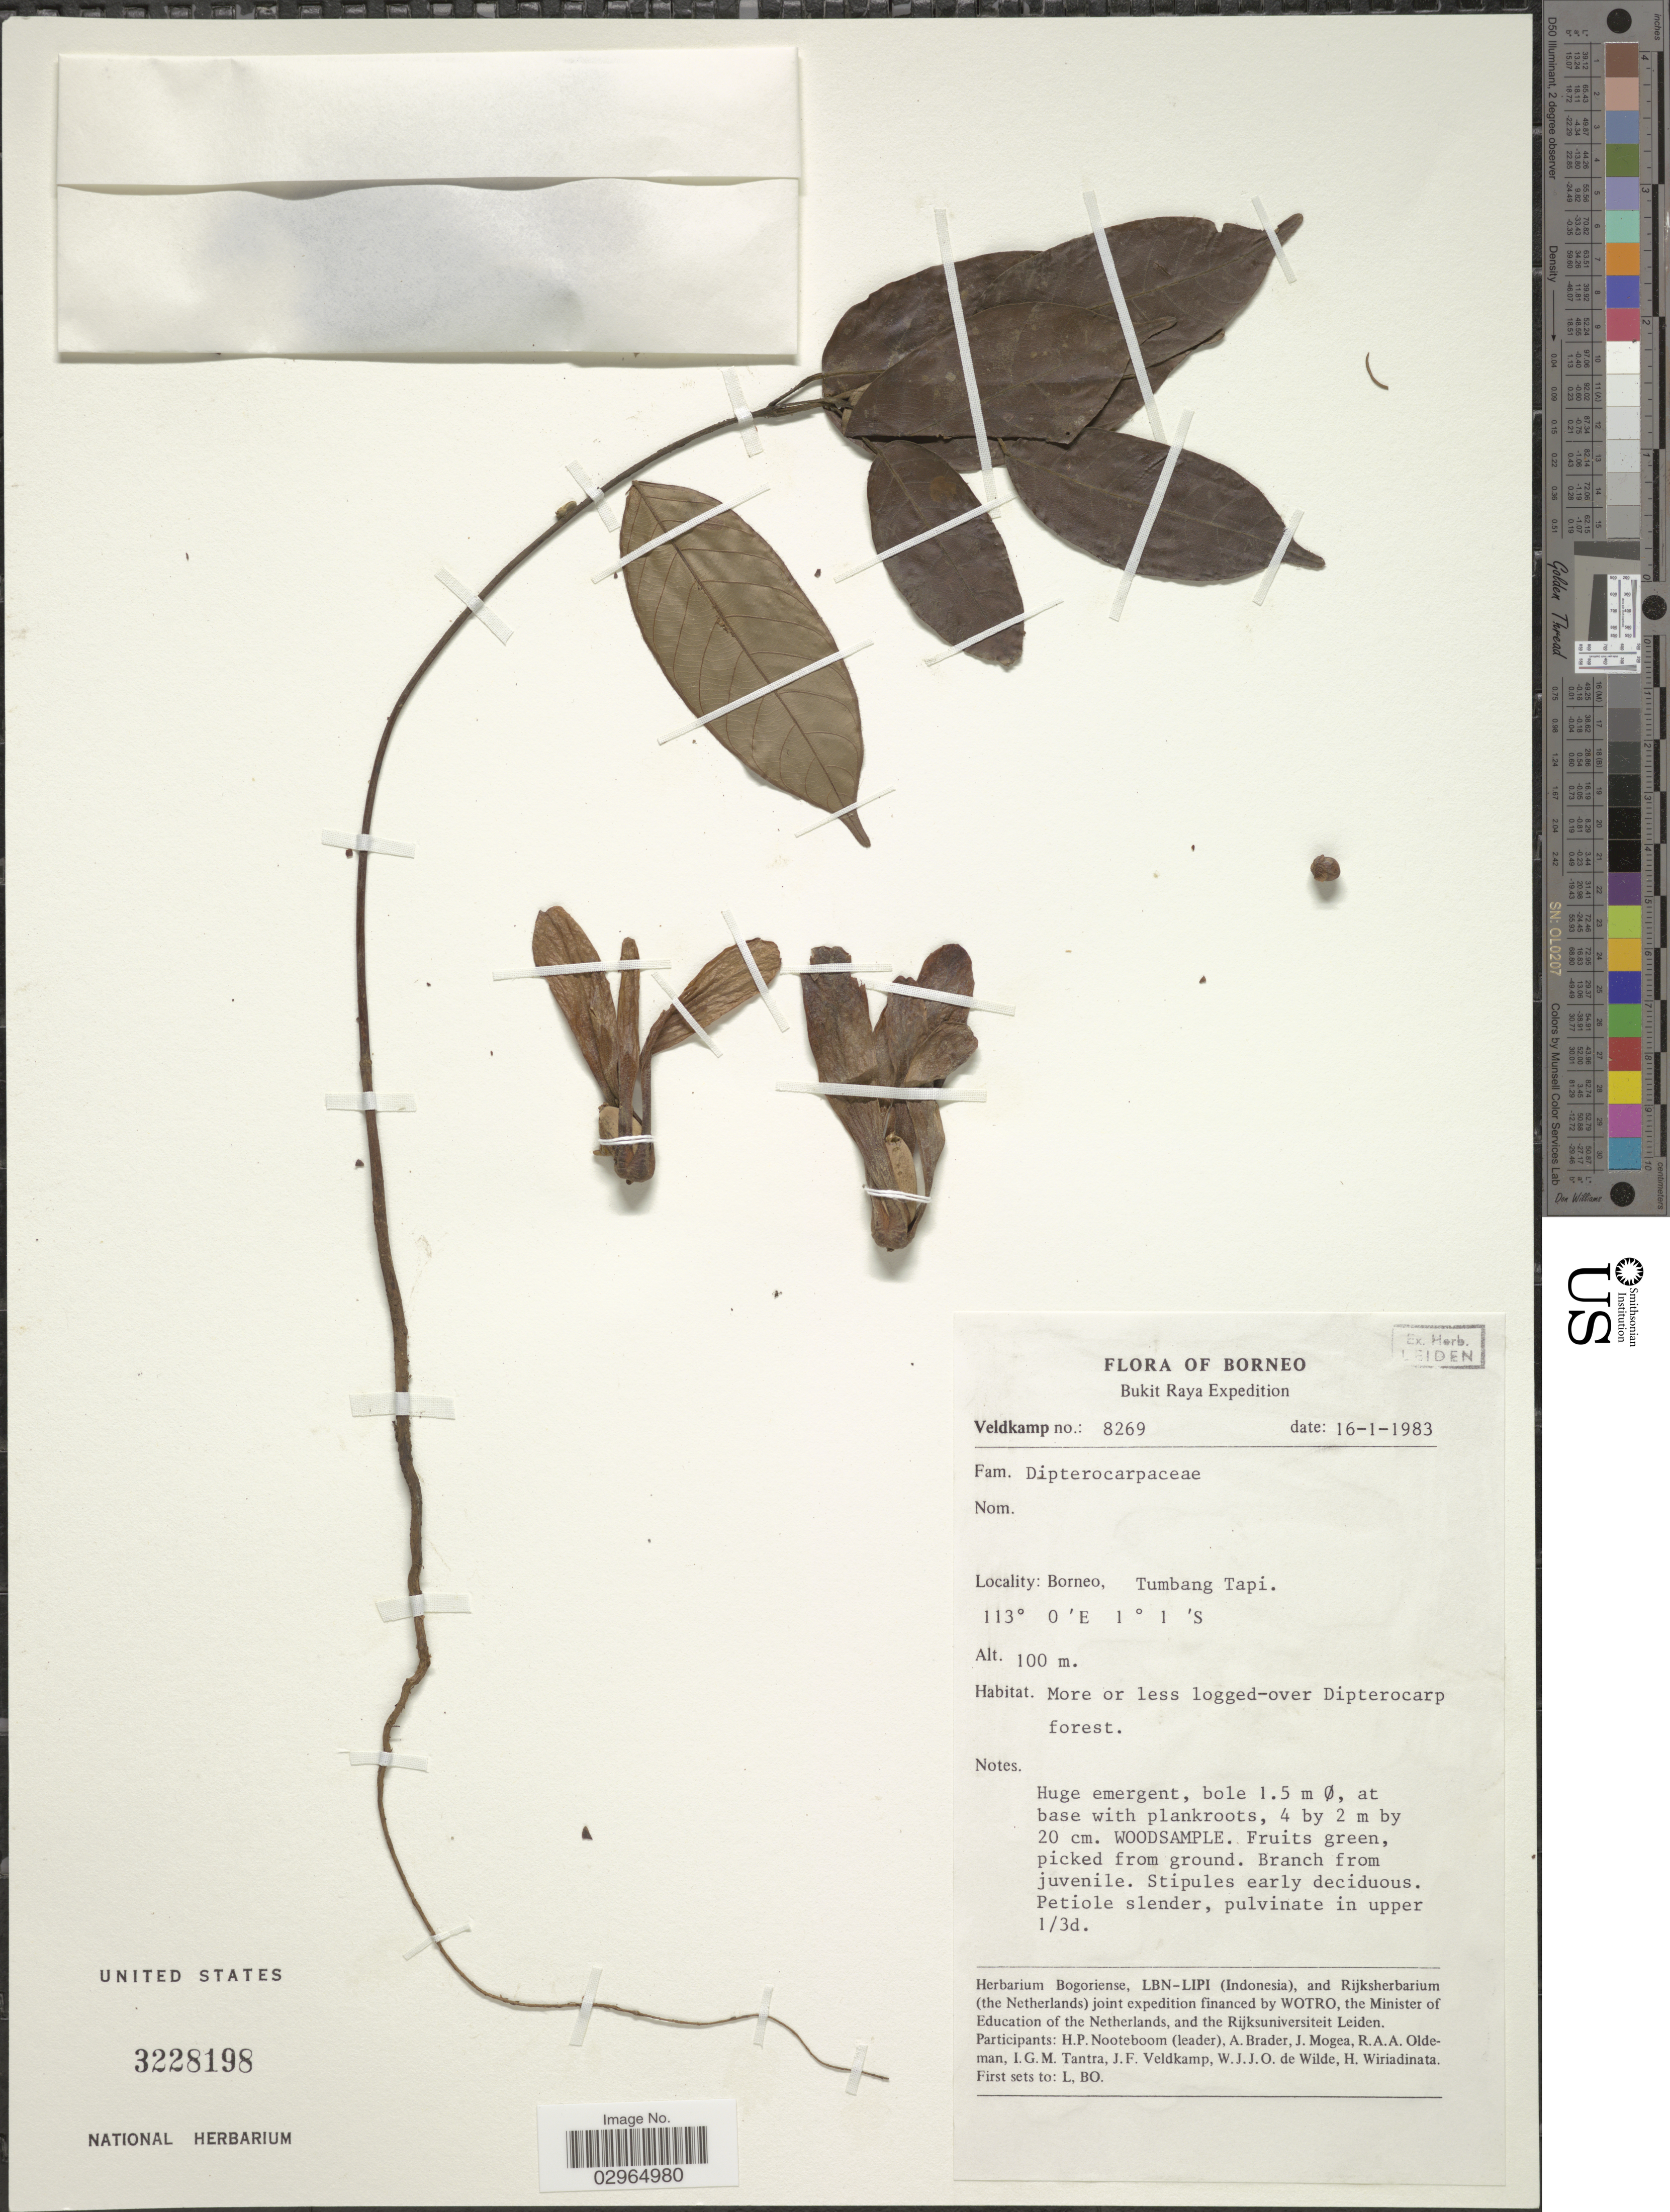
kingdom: Plantae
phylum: Tracheophyta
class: Magnoliopsida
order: Malvales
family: Dipterocarpaceae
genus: Richetia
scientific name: Richetia longisperma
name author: (Roxb.) P.S. Ashton & J. Heck.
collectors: J. F. Veldkamp, H. P. Nooteboom, A. Brader, J. Mogea & et al.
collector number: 8269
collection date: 1983-01-16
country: Indonesia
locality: Borneo. Bukit Raya. Tumbang Tapi.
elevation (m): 100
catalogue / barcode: US 3228198